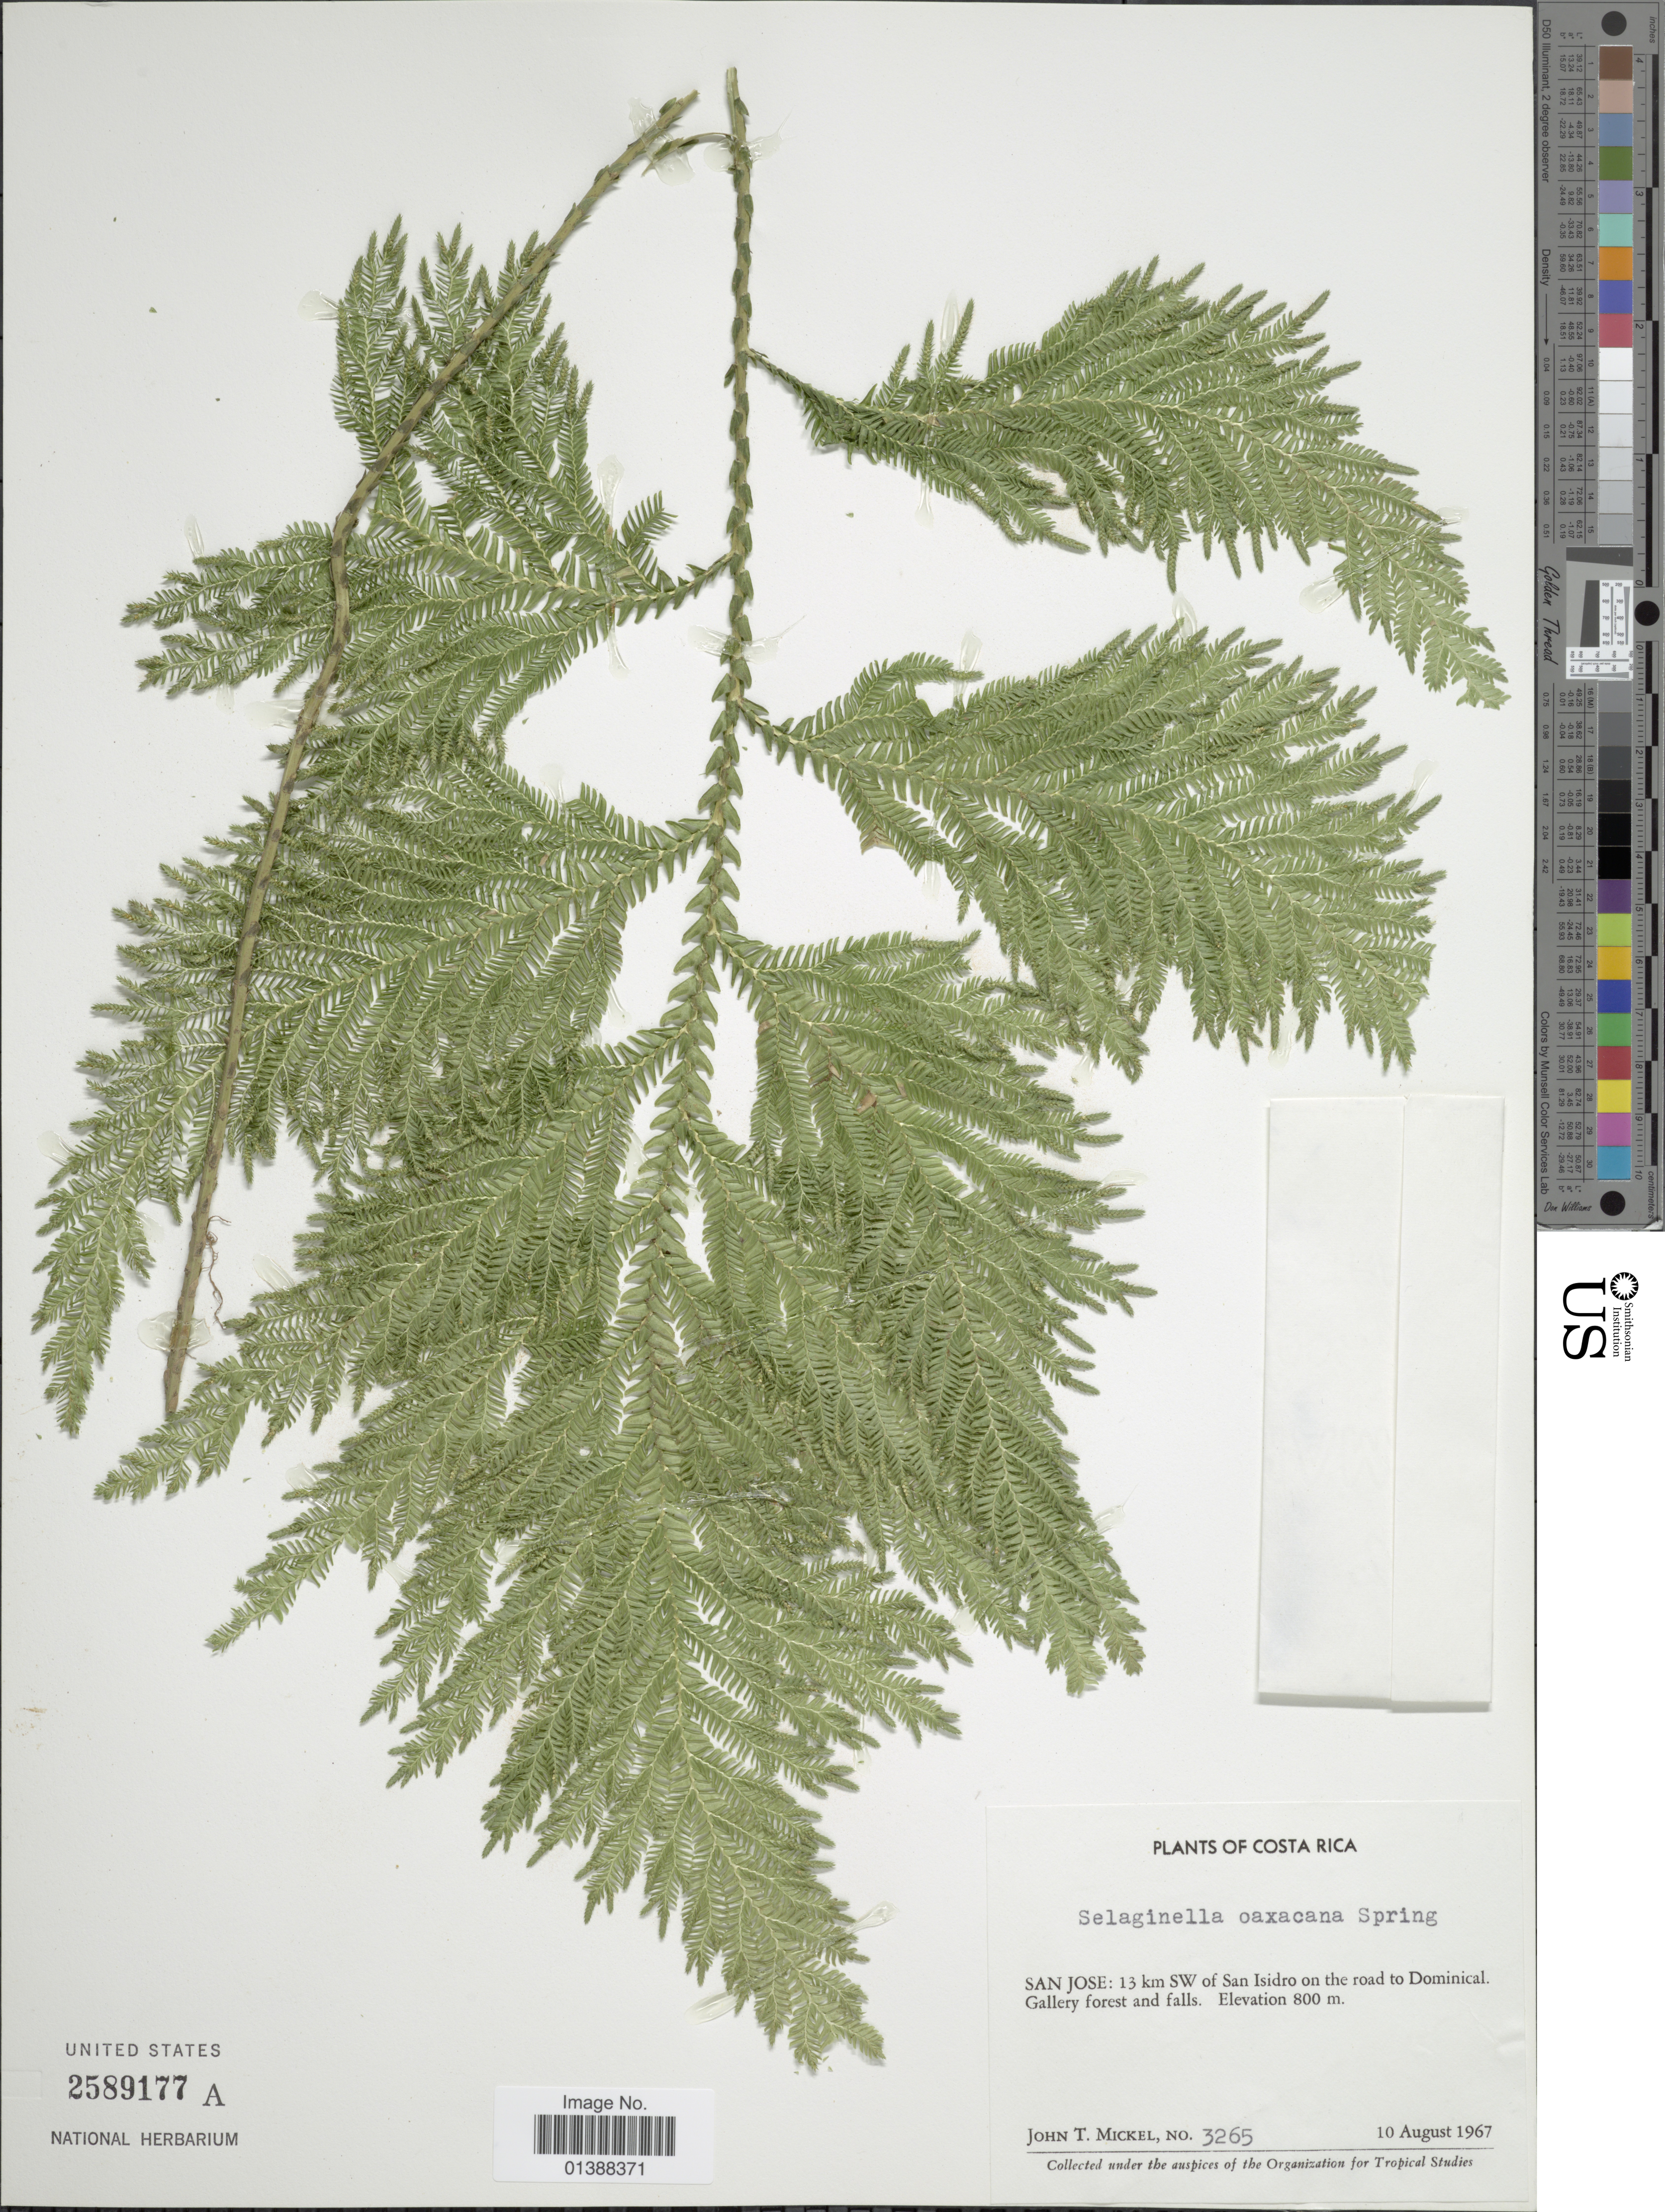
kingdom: Plantae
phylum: Tracheophyta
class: Lycopodiopsida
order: Selaginellales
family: Selaginellaceae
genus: Selaginella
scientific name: Selaginella oaxacana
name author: Spring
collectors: J. T. Mickel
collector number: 3265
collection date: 1967-08-10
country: Costa Rica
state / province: San José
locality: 13 km SW of San Isidro on the road Dominical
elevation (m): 800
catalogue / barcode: US 2589177A